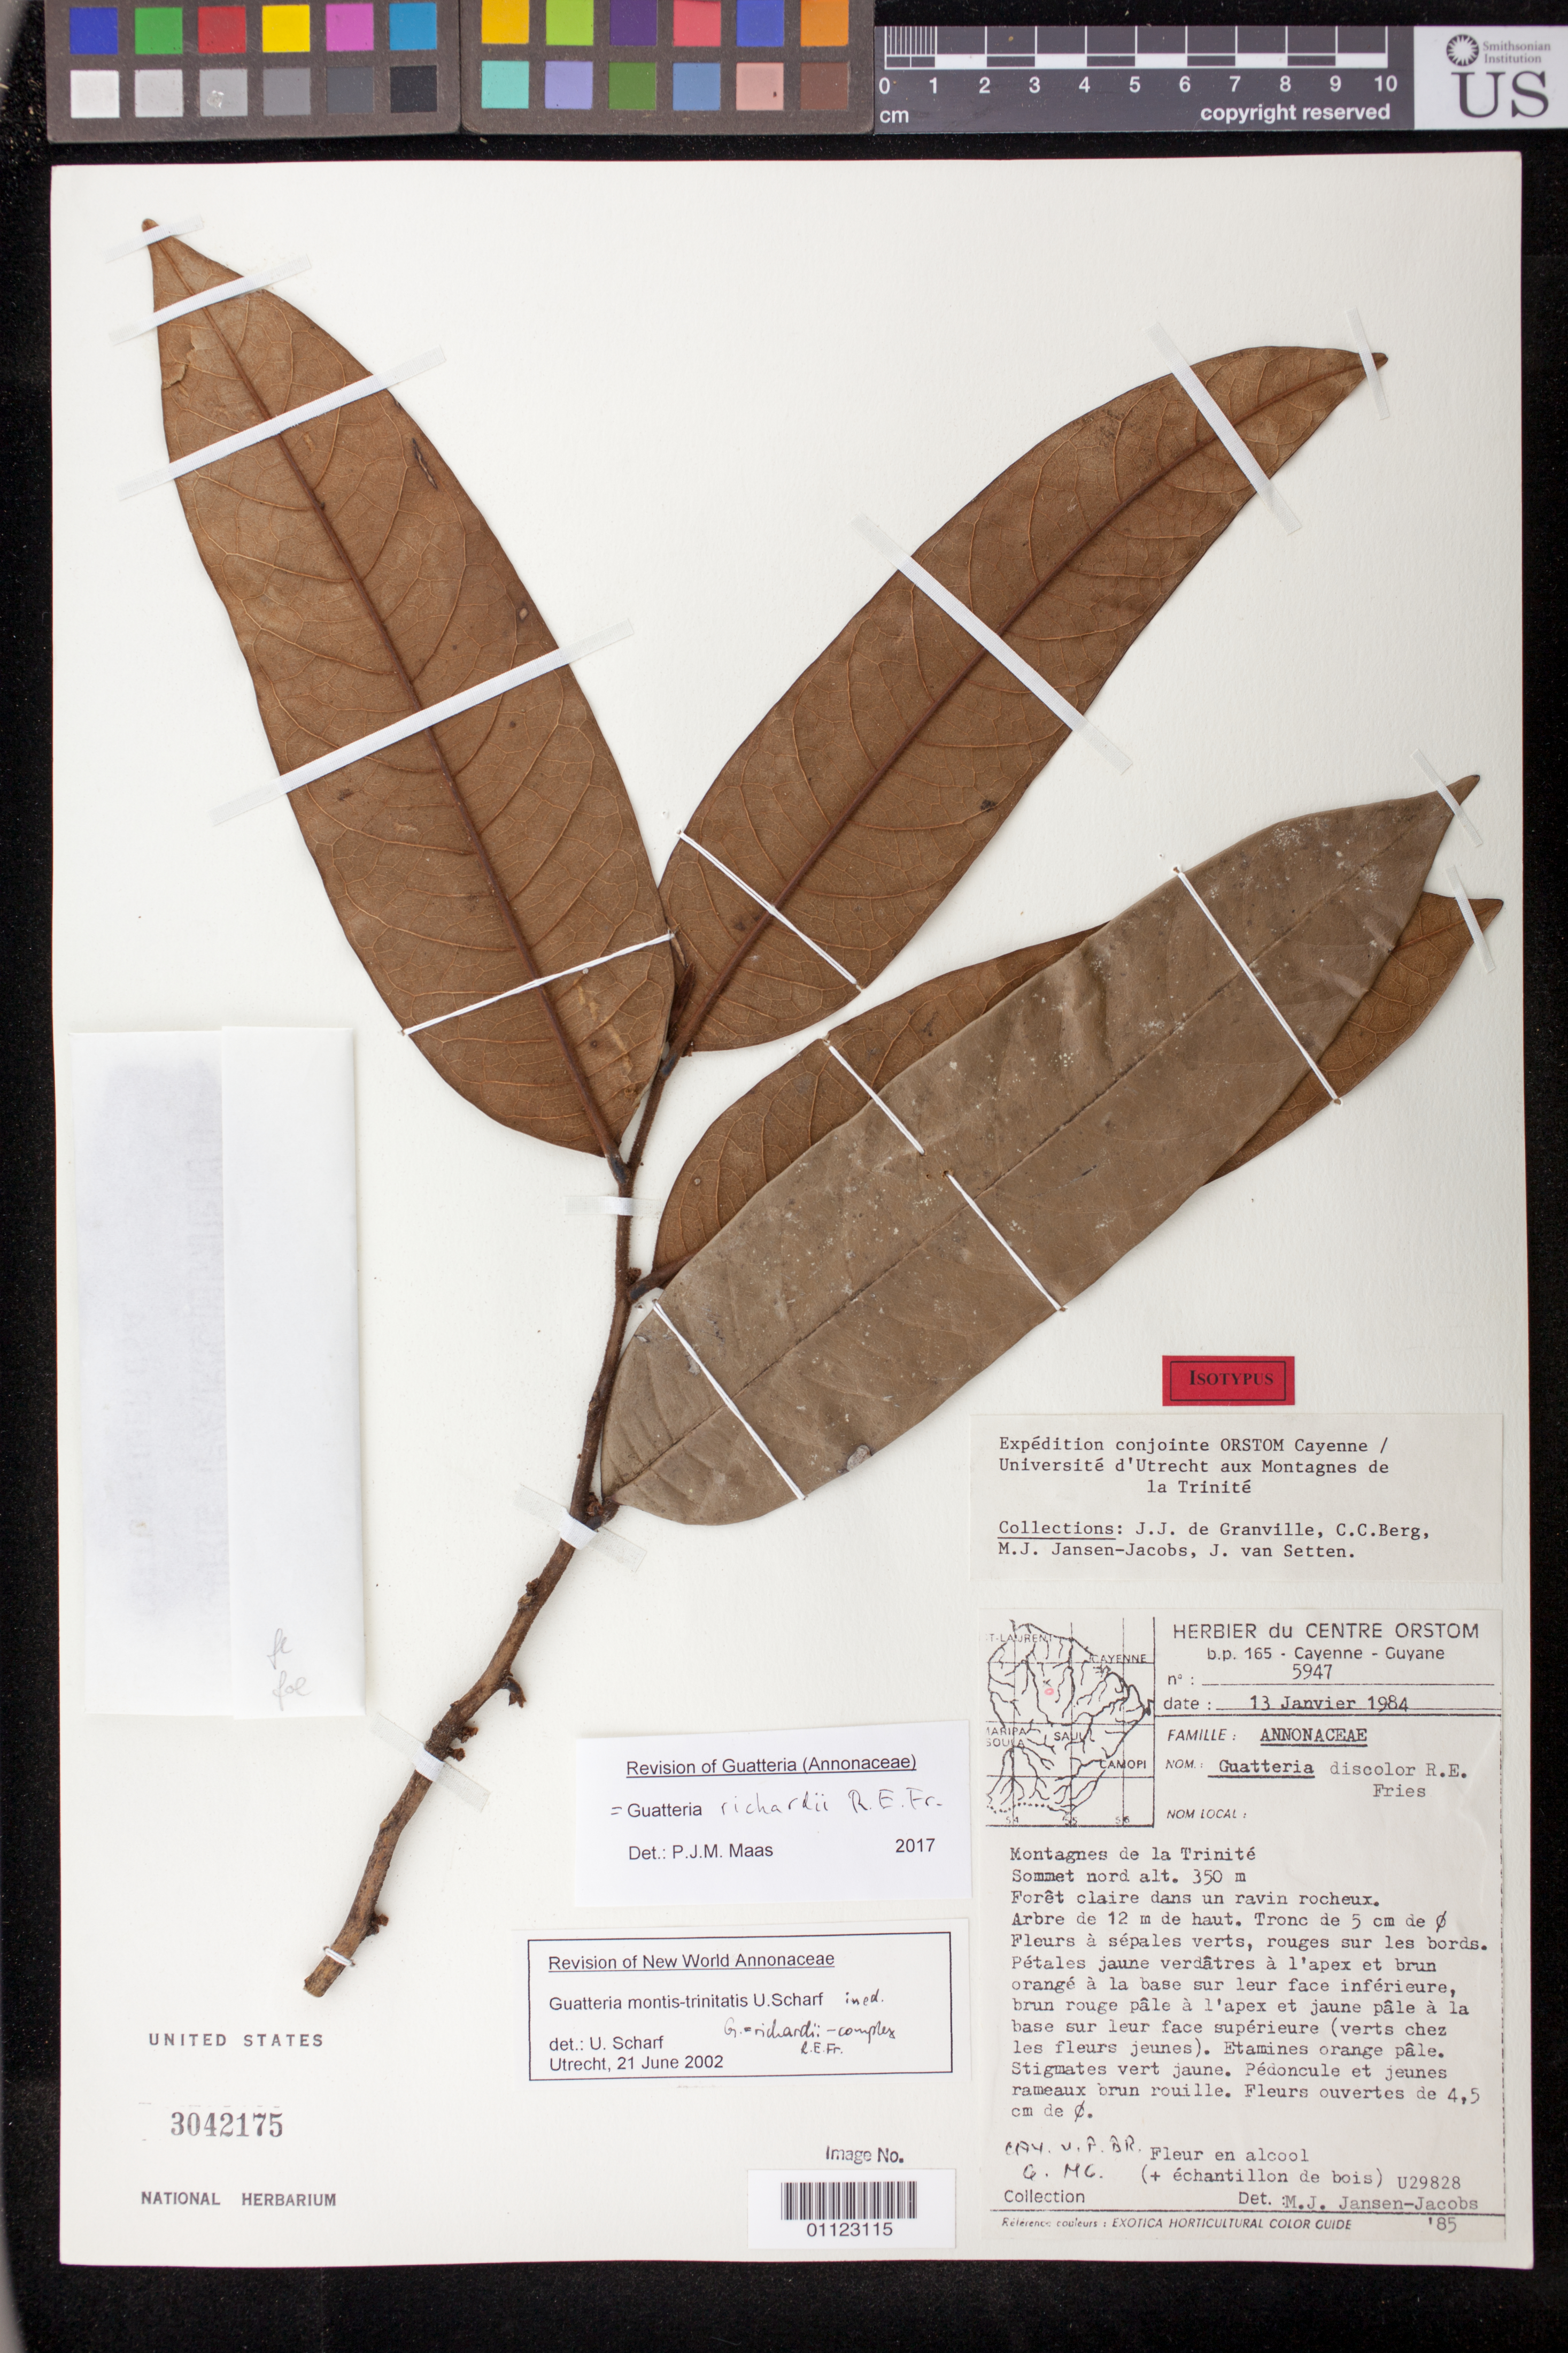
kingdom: Plantae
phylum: Tracheophyta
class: Magnoliopsida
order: Magnoliales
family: Annonaceae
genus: Guatteria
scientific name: Guatteria montis-trinitatis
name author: Scharf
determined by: Scharf, U.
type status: Isotype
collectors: J.-J. de Granville, C. C. Berg, M. J. Jansen-Jacobs & J. van Setten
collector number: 5947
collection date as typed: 13 Janvier 1984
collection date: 1984-01-13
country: French Guiana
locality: Montagnes de la Trinité, sommet nord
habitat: Foret claire dans un ravin rocheux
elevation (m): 350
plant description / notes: Fleur en alcool + echantillon de bois U29828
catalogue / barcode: US 3042175